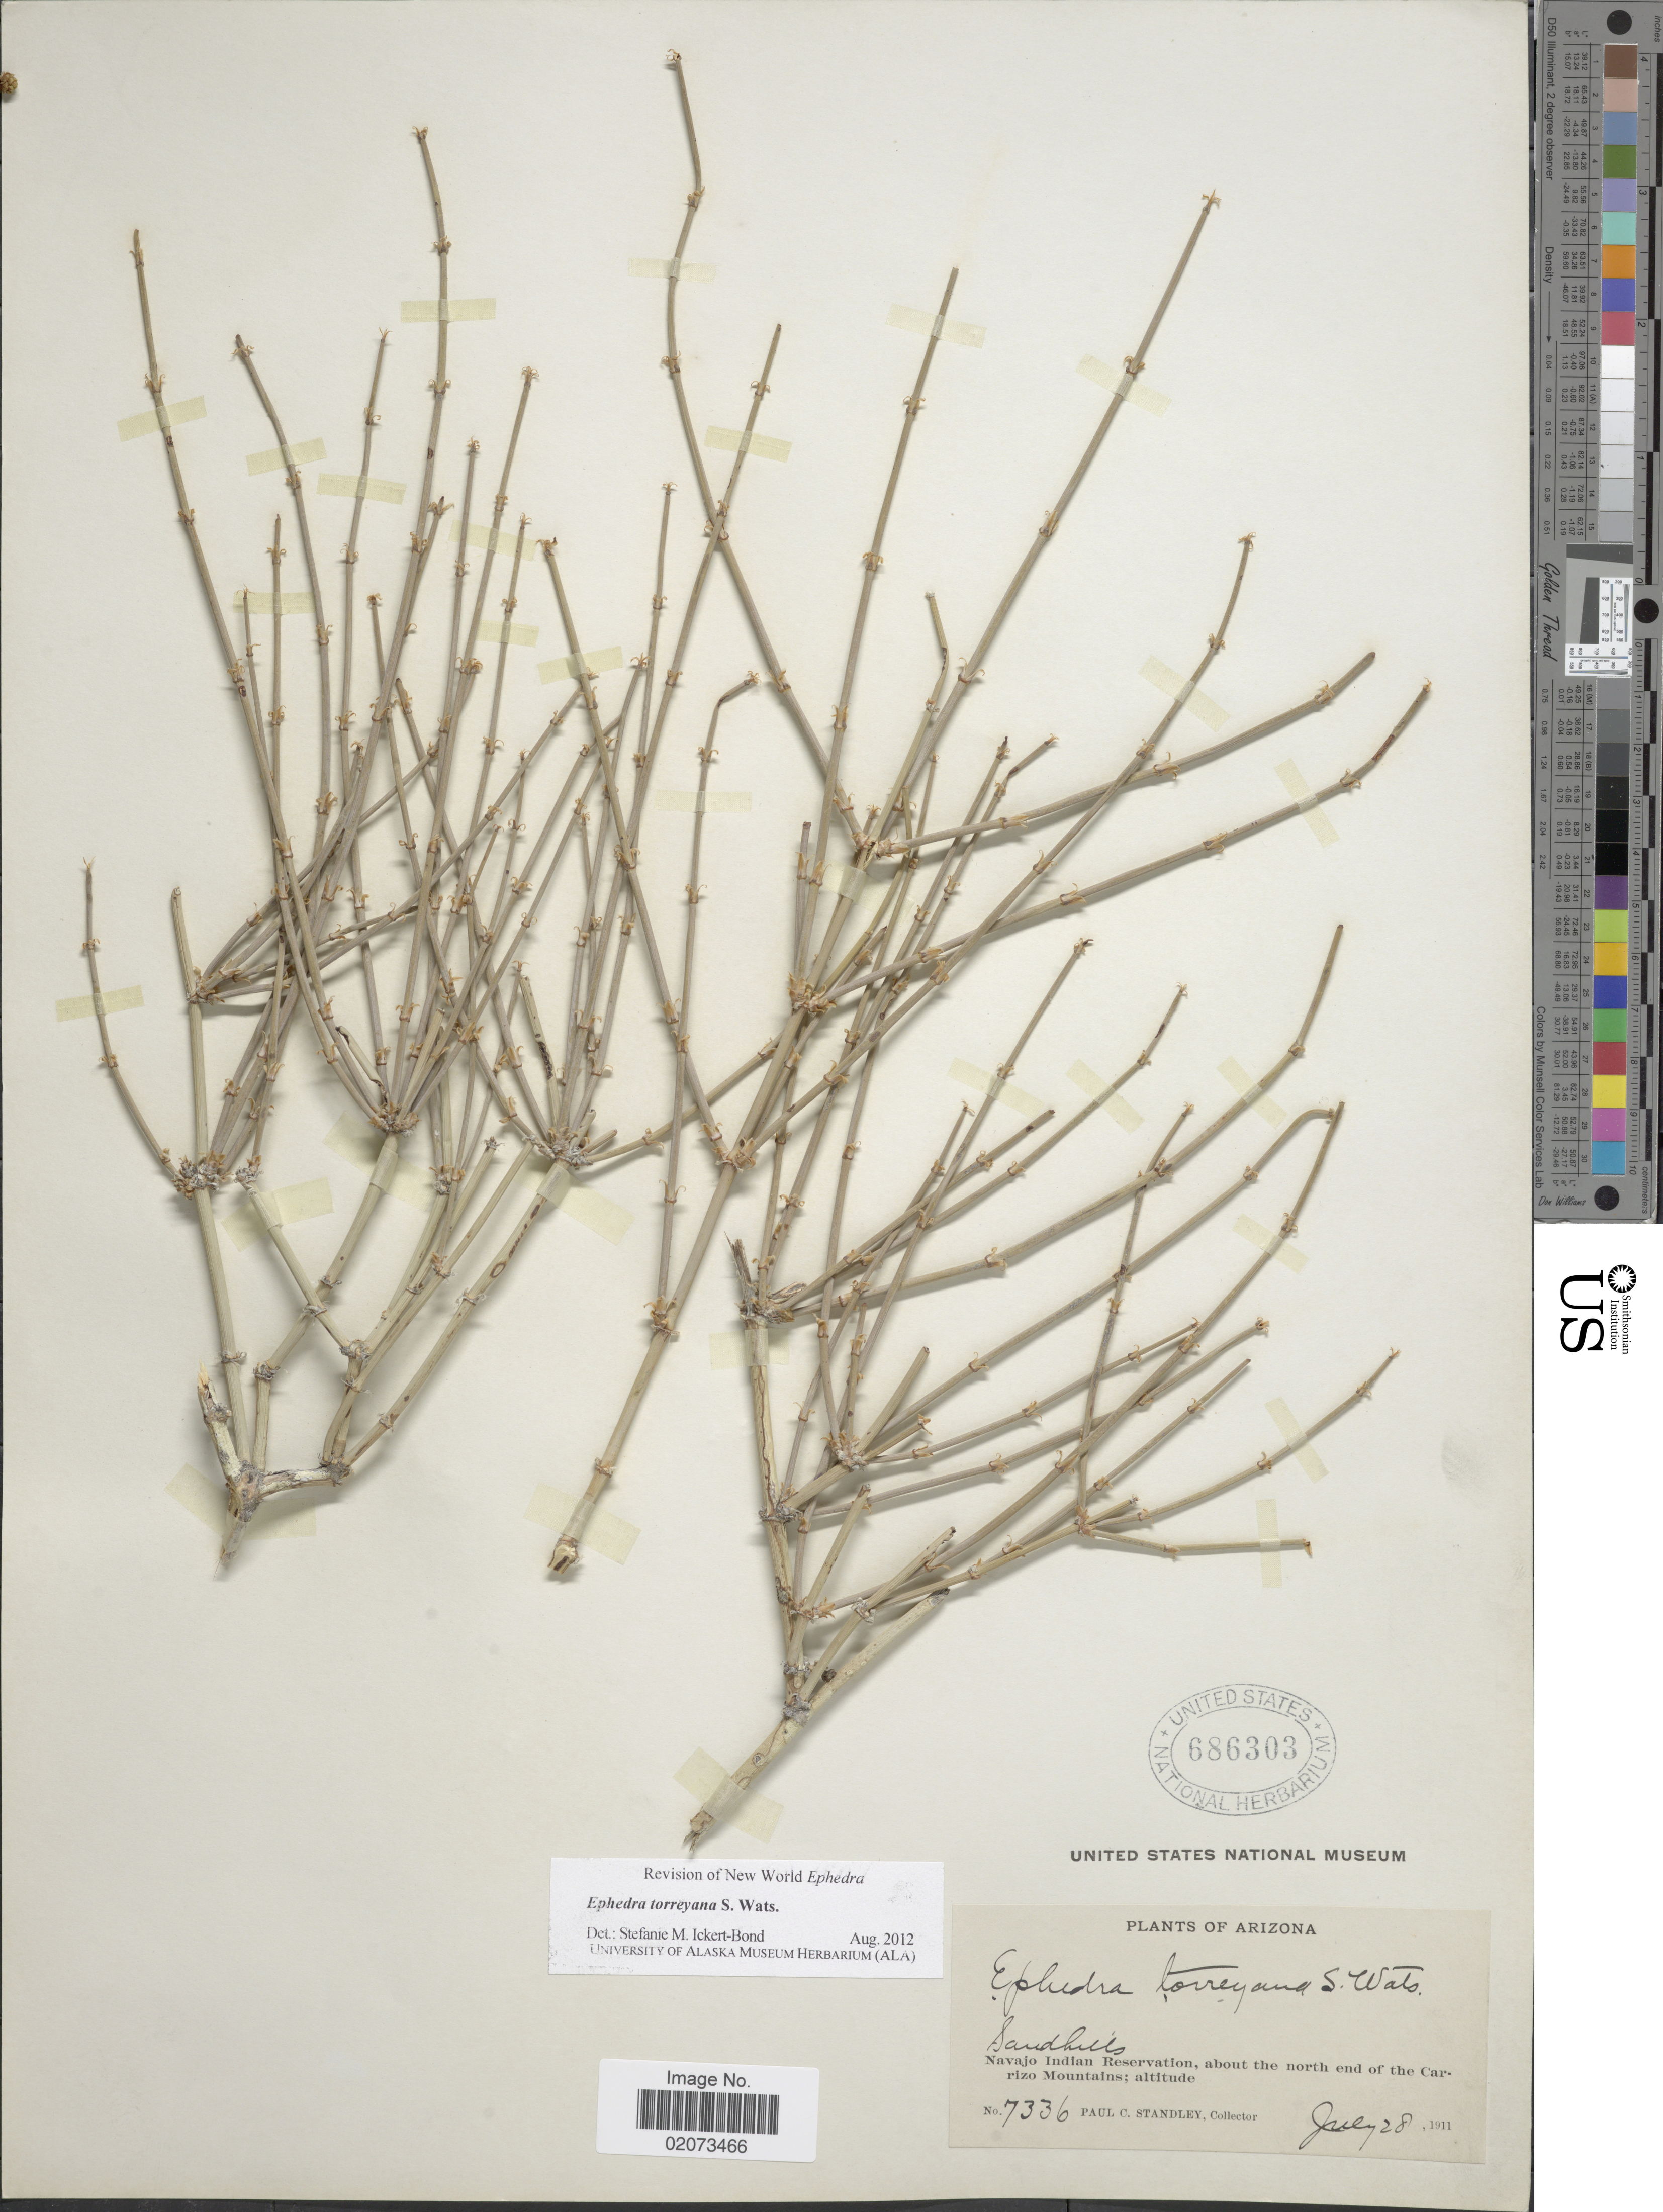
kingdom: Plantae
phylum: Tracheophyta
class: Gnetopsida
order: Ephedrales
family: Ephedraceae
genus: Ephedra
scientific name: Ephedra torreyana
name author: S. Watson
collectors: P. C. Standley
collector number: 7336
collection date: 1911-07-28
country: United States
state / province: Arizona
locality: Navajo Indian Reservation, about the north end of the Carrizo Mountains.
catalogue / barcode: US 686303